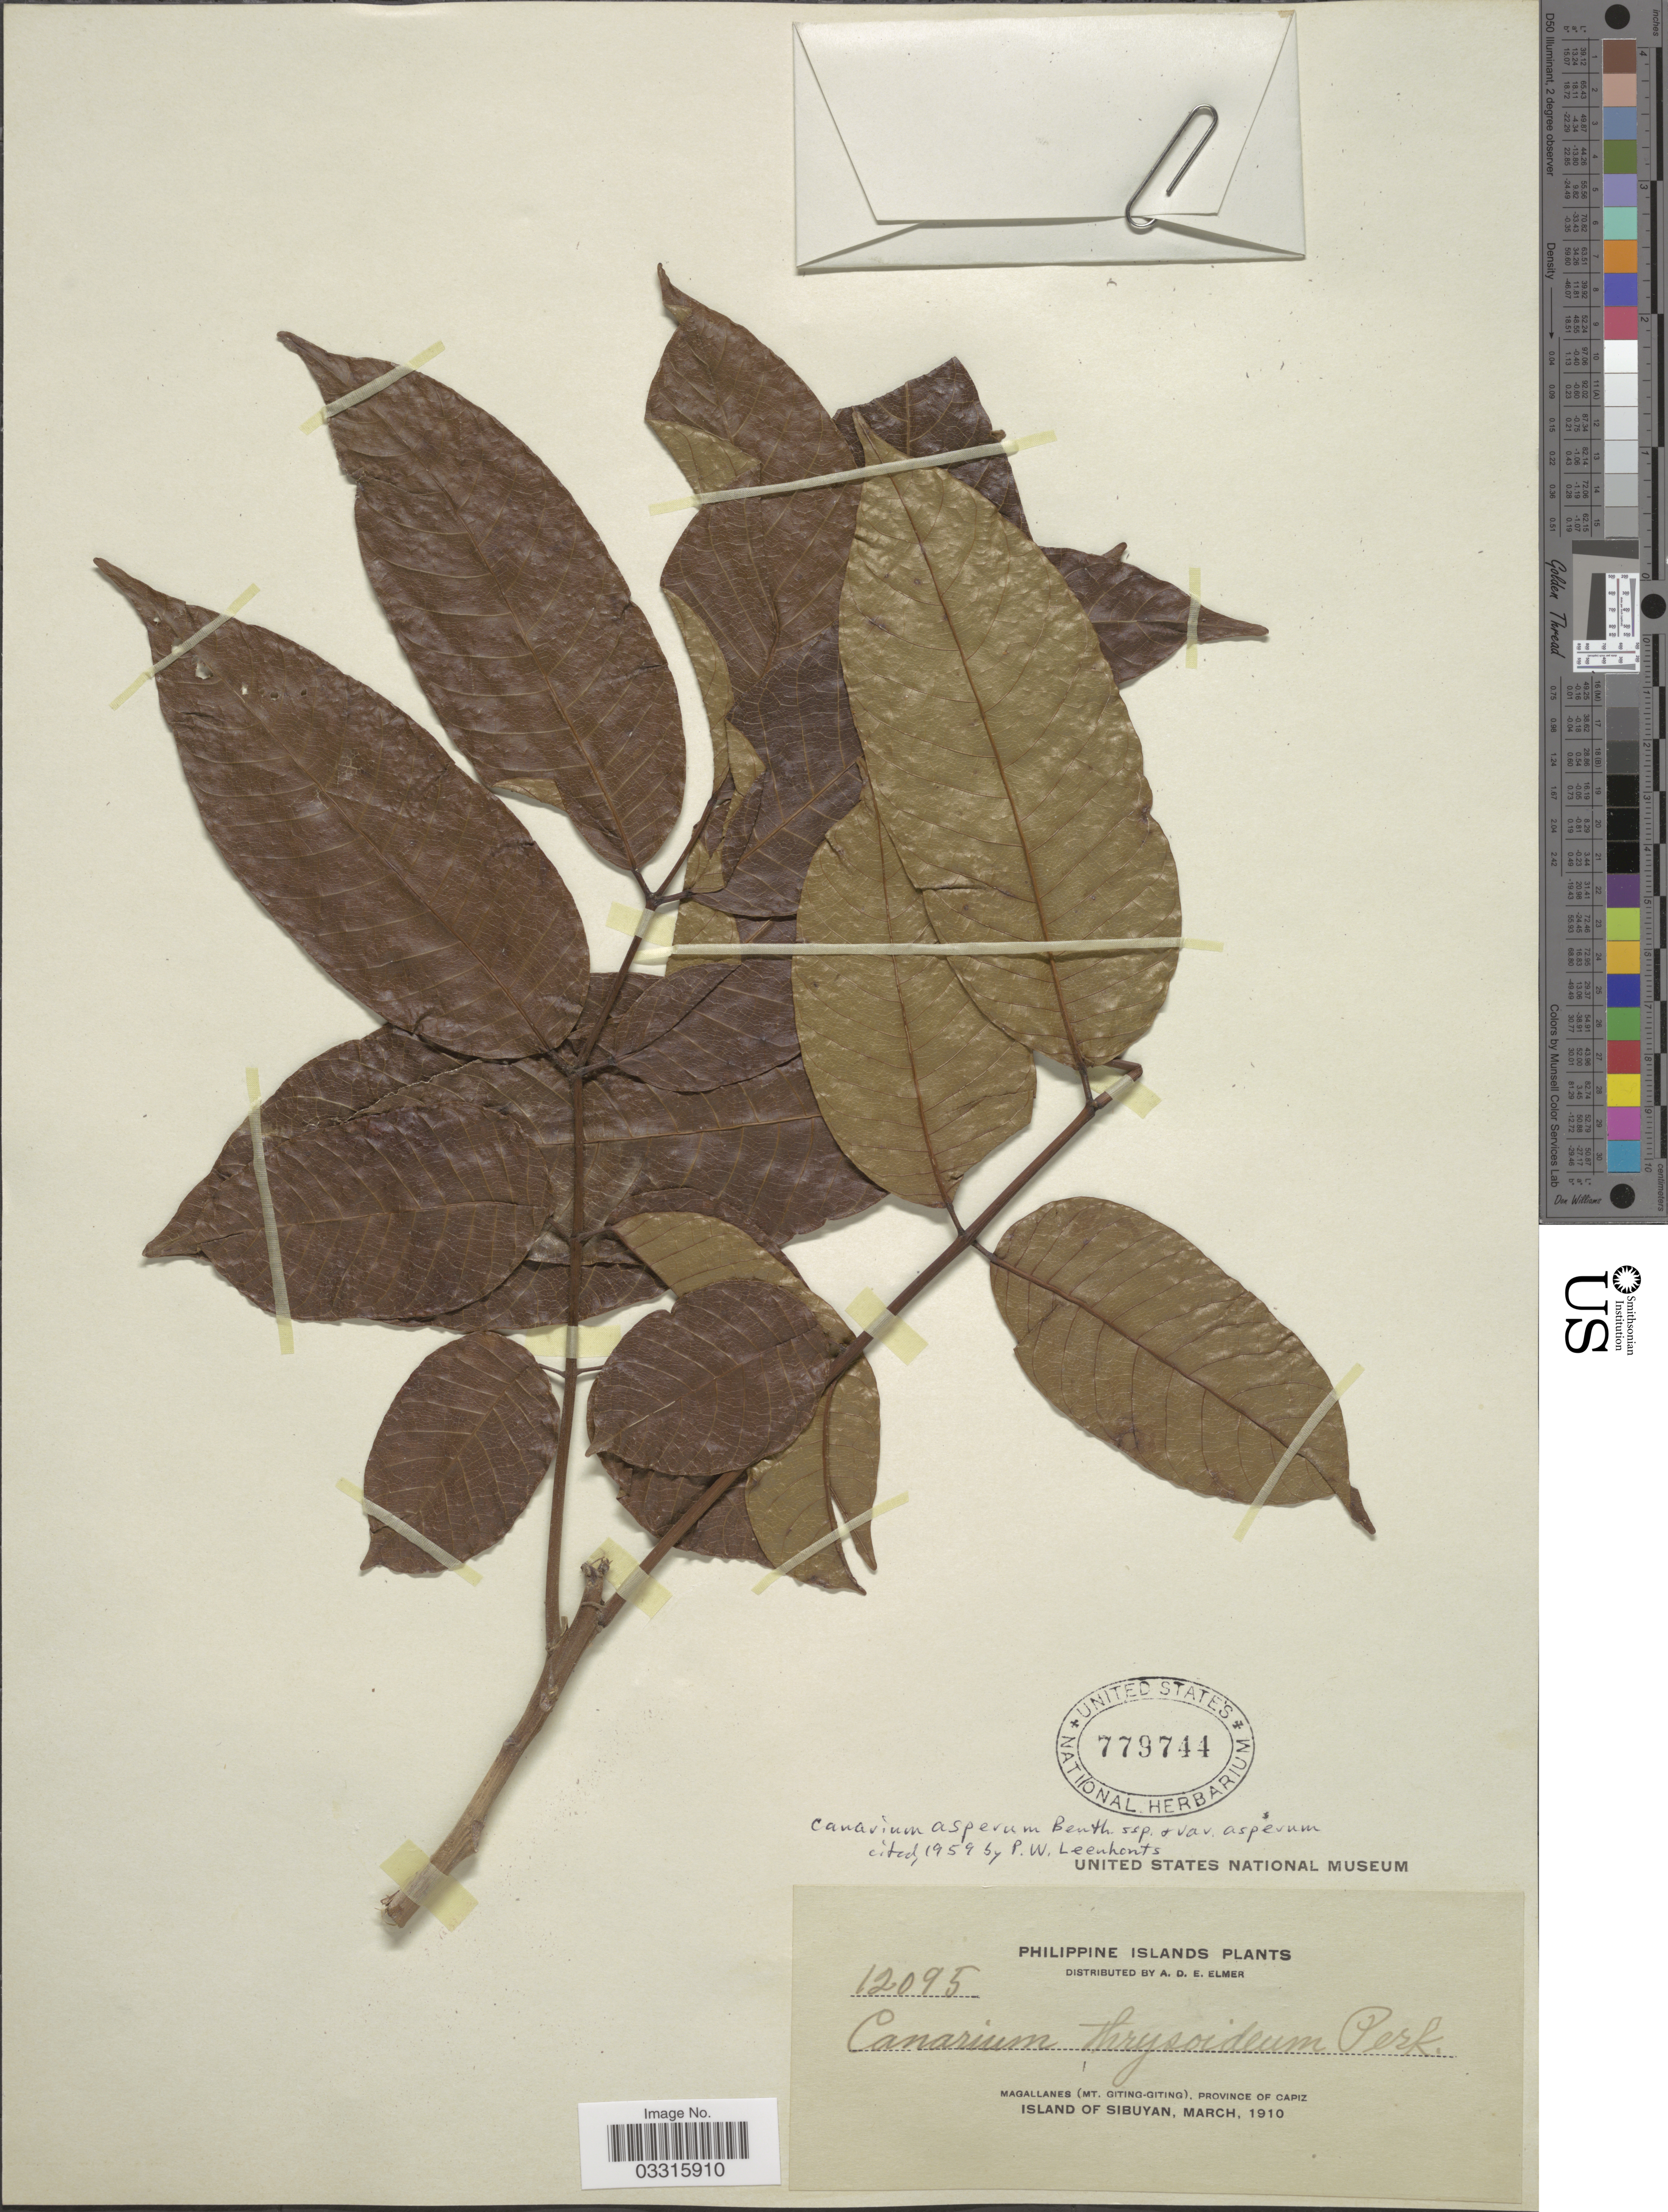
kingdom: Plantae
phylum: Tracheophyta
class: Magnoliopsida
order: Sapindales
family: Burseraceae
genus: Canarium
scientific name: Canarium asperum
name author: Benth.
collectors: A. D. E. Elmer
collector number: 12095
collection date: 1910-03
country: Philippines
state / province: Western Visayas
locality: Magallanes (Mt. Giting-Giting), Province of Capiz. Island of Sibuyan.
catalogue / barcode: US 779744